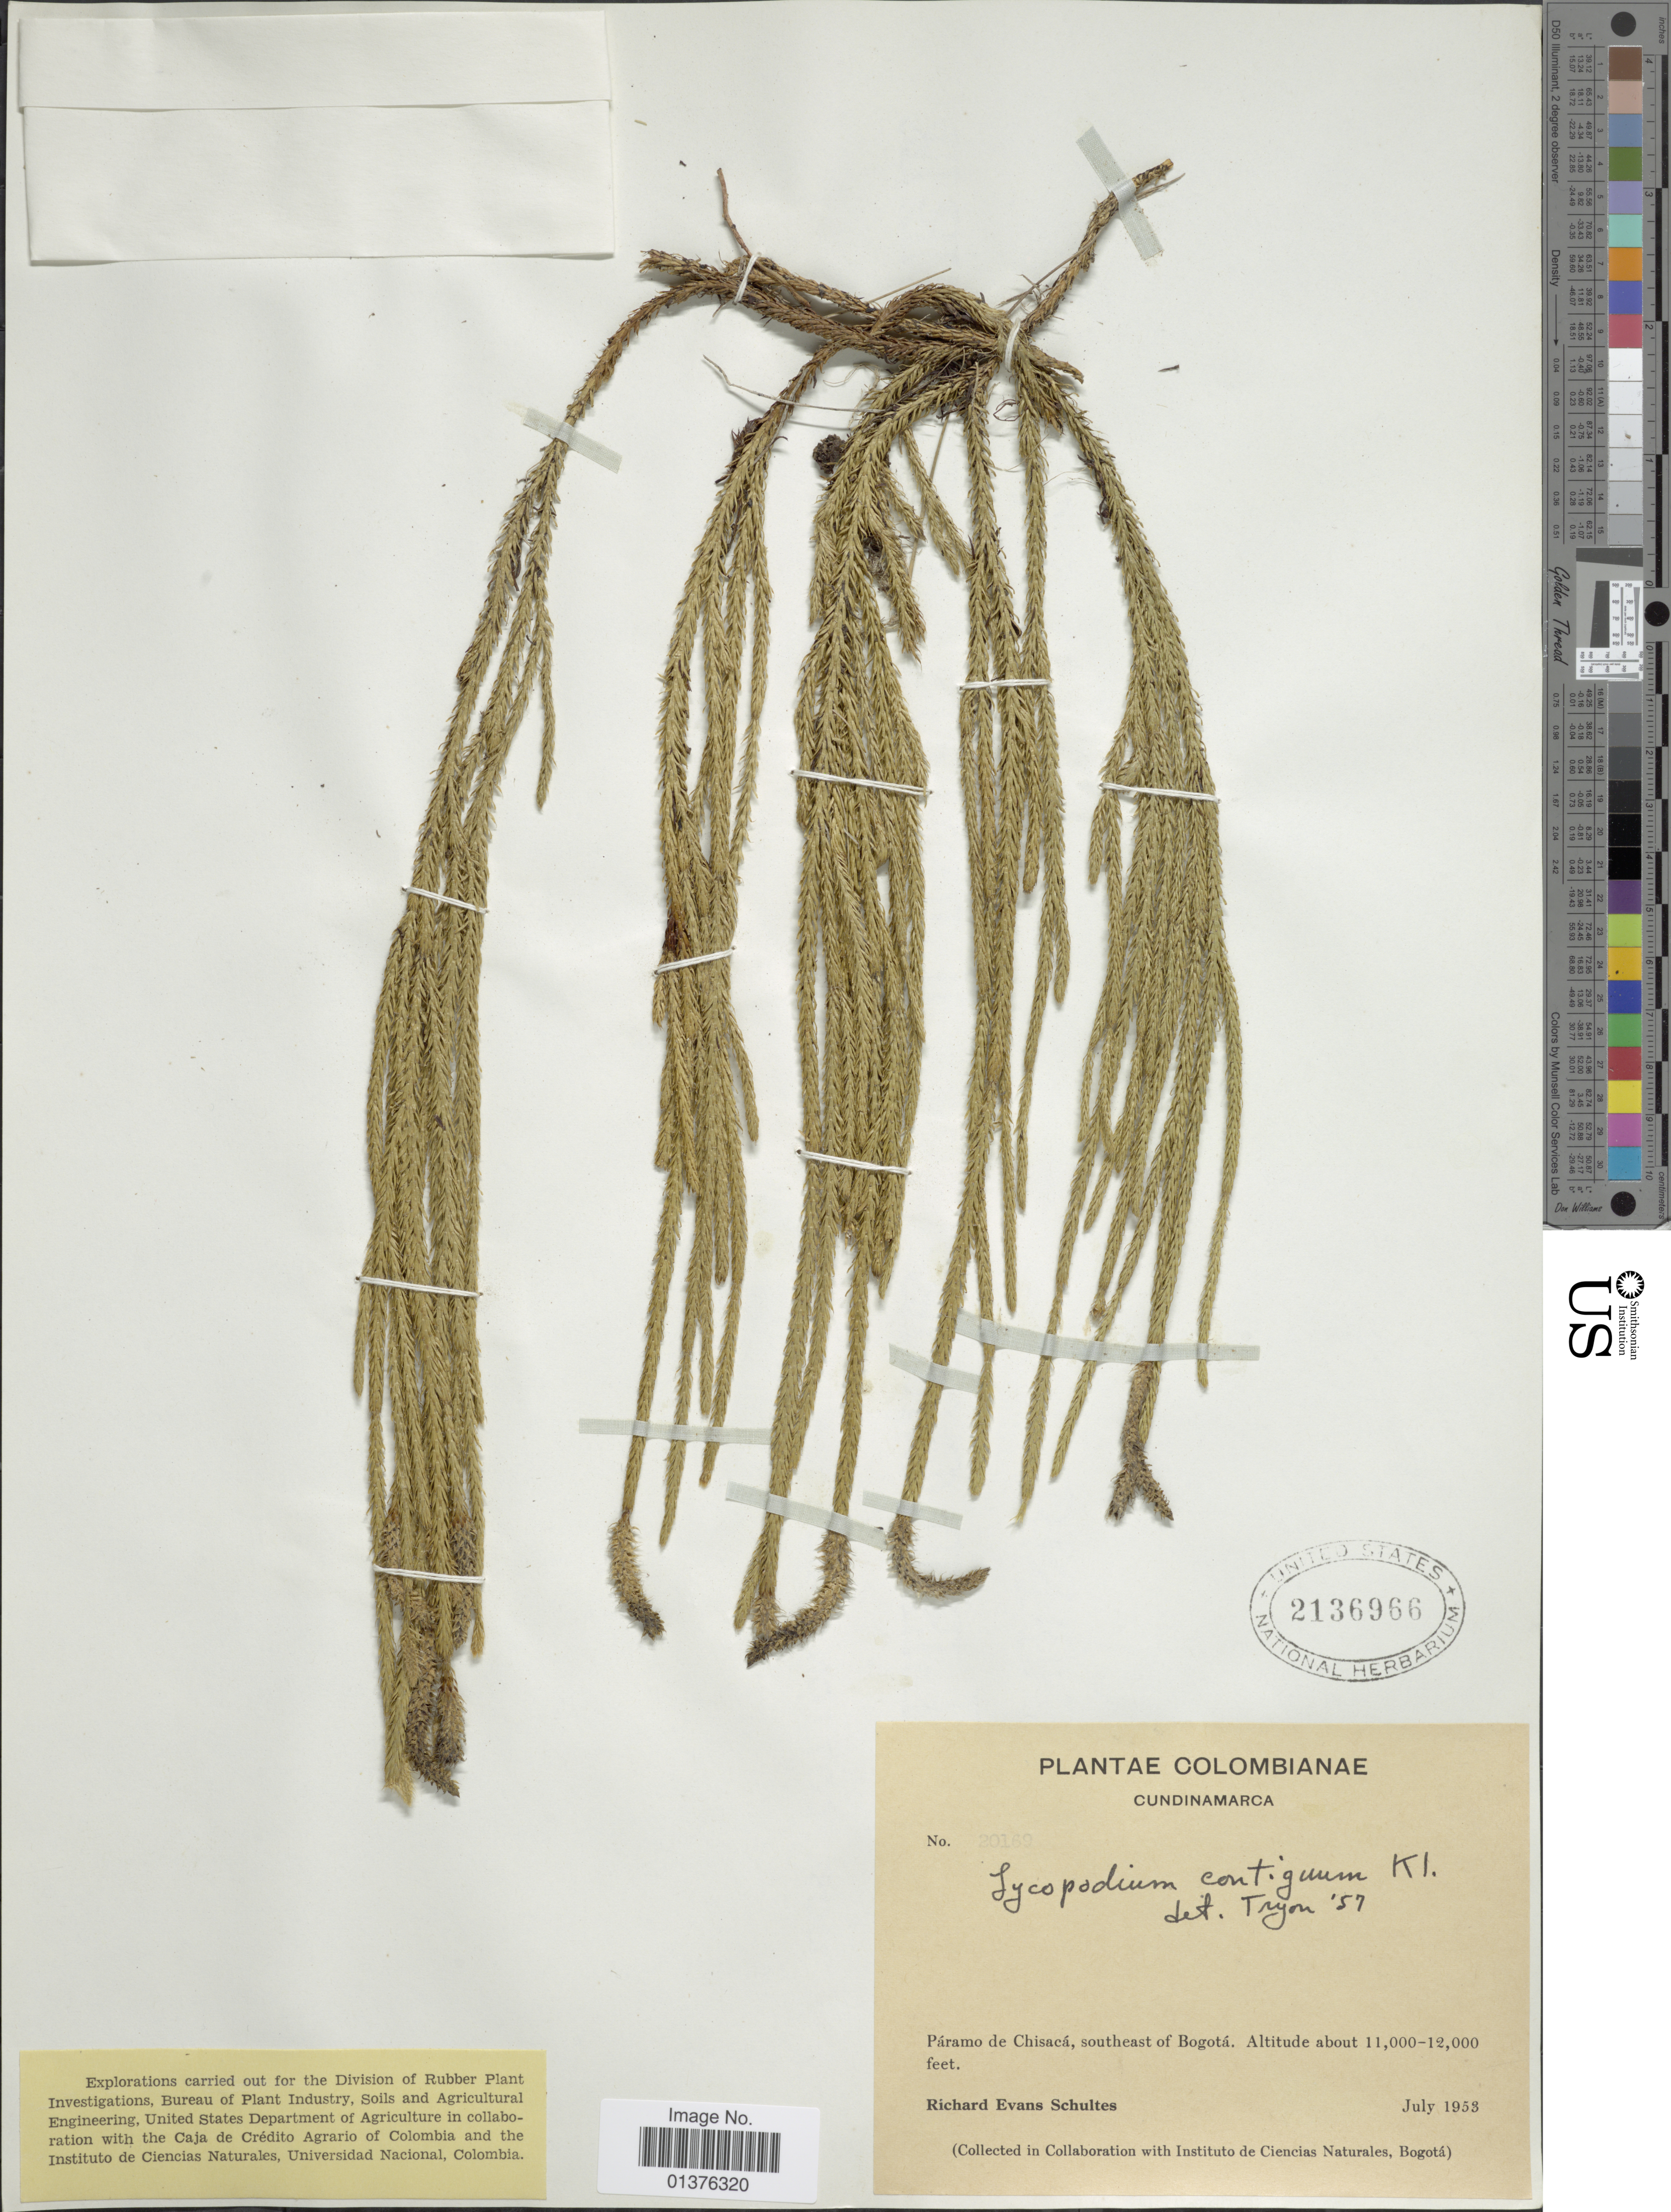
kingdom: Plantae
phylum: Tracheophyta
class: Lycopodiopsida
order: Lycopodiales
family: Lycopodiaceae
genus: Lycopodium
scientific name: Lycopodium clavatum subsp. contiguum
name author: (Klotzsch) B. Øllg.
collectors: R. E. Schultes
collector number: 20169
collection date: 1953-07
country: Colombia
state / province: Cundinamarca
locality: Páramo de Chisacá, southeast of Bogotá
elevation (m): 3353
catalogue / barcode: US 2136966